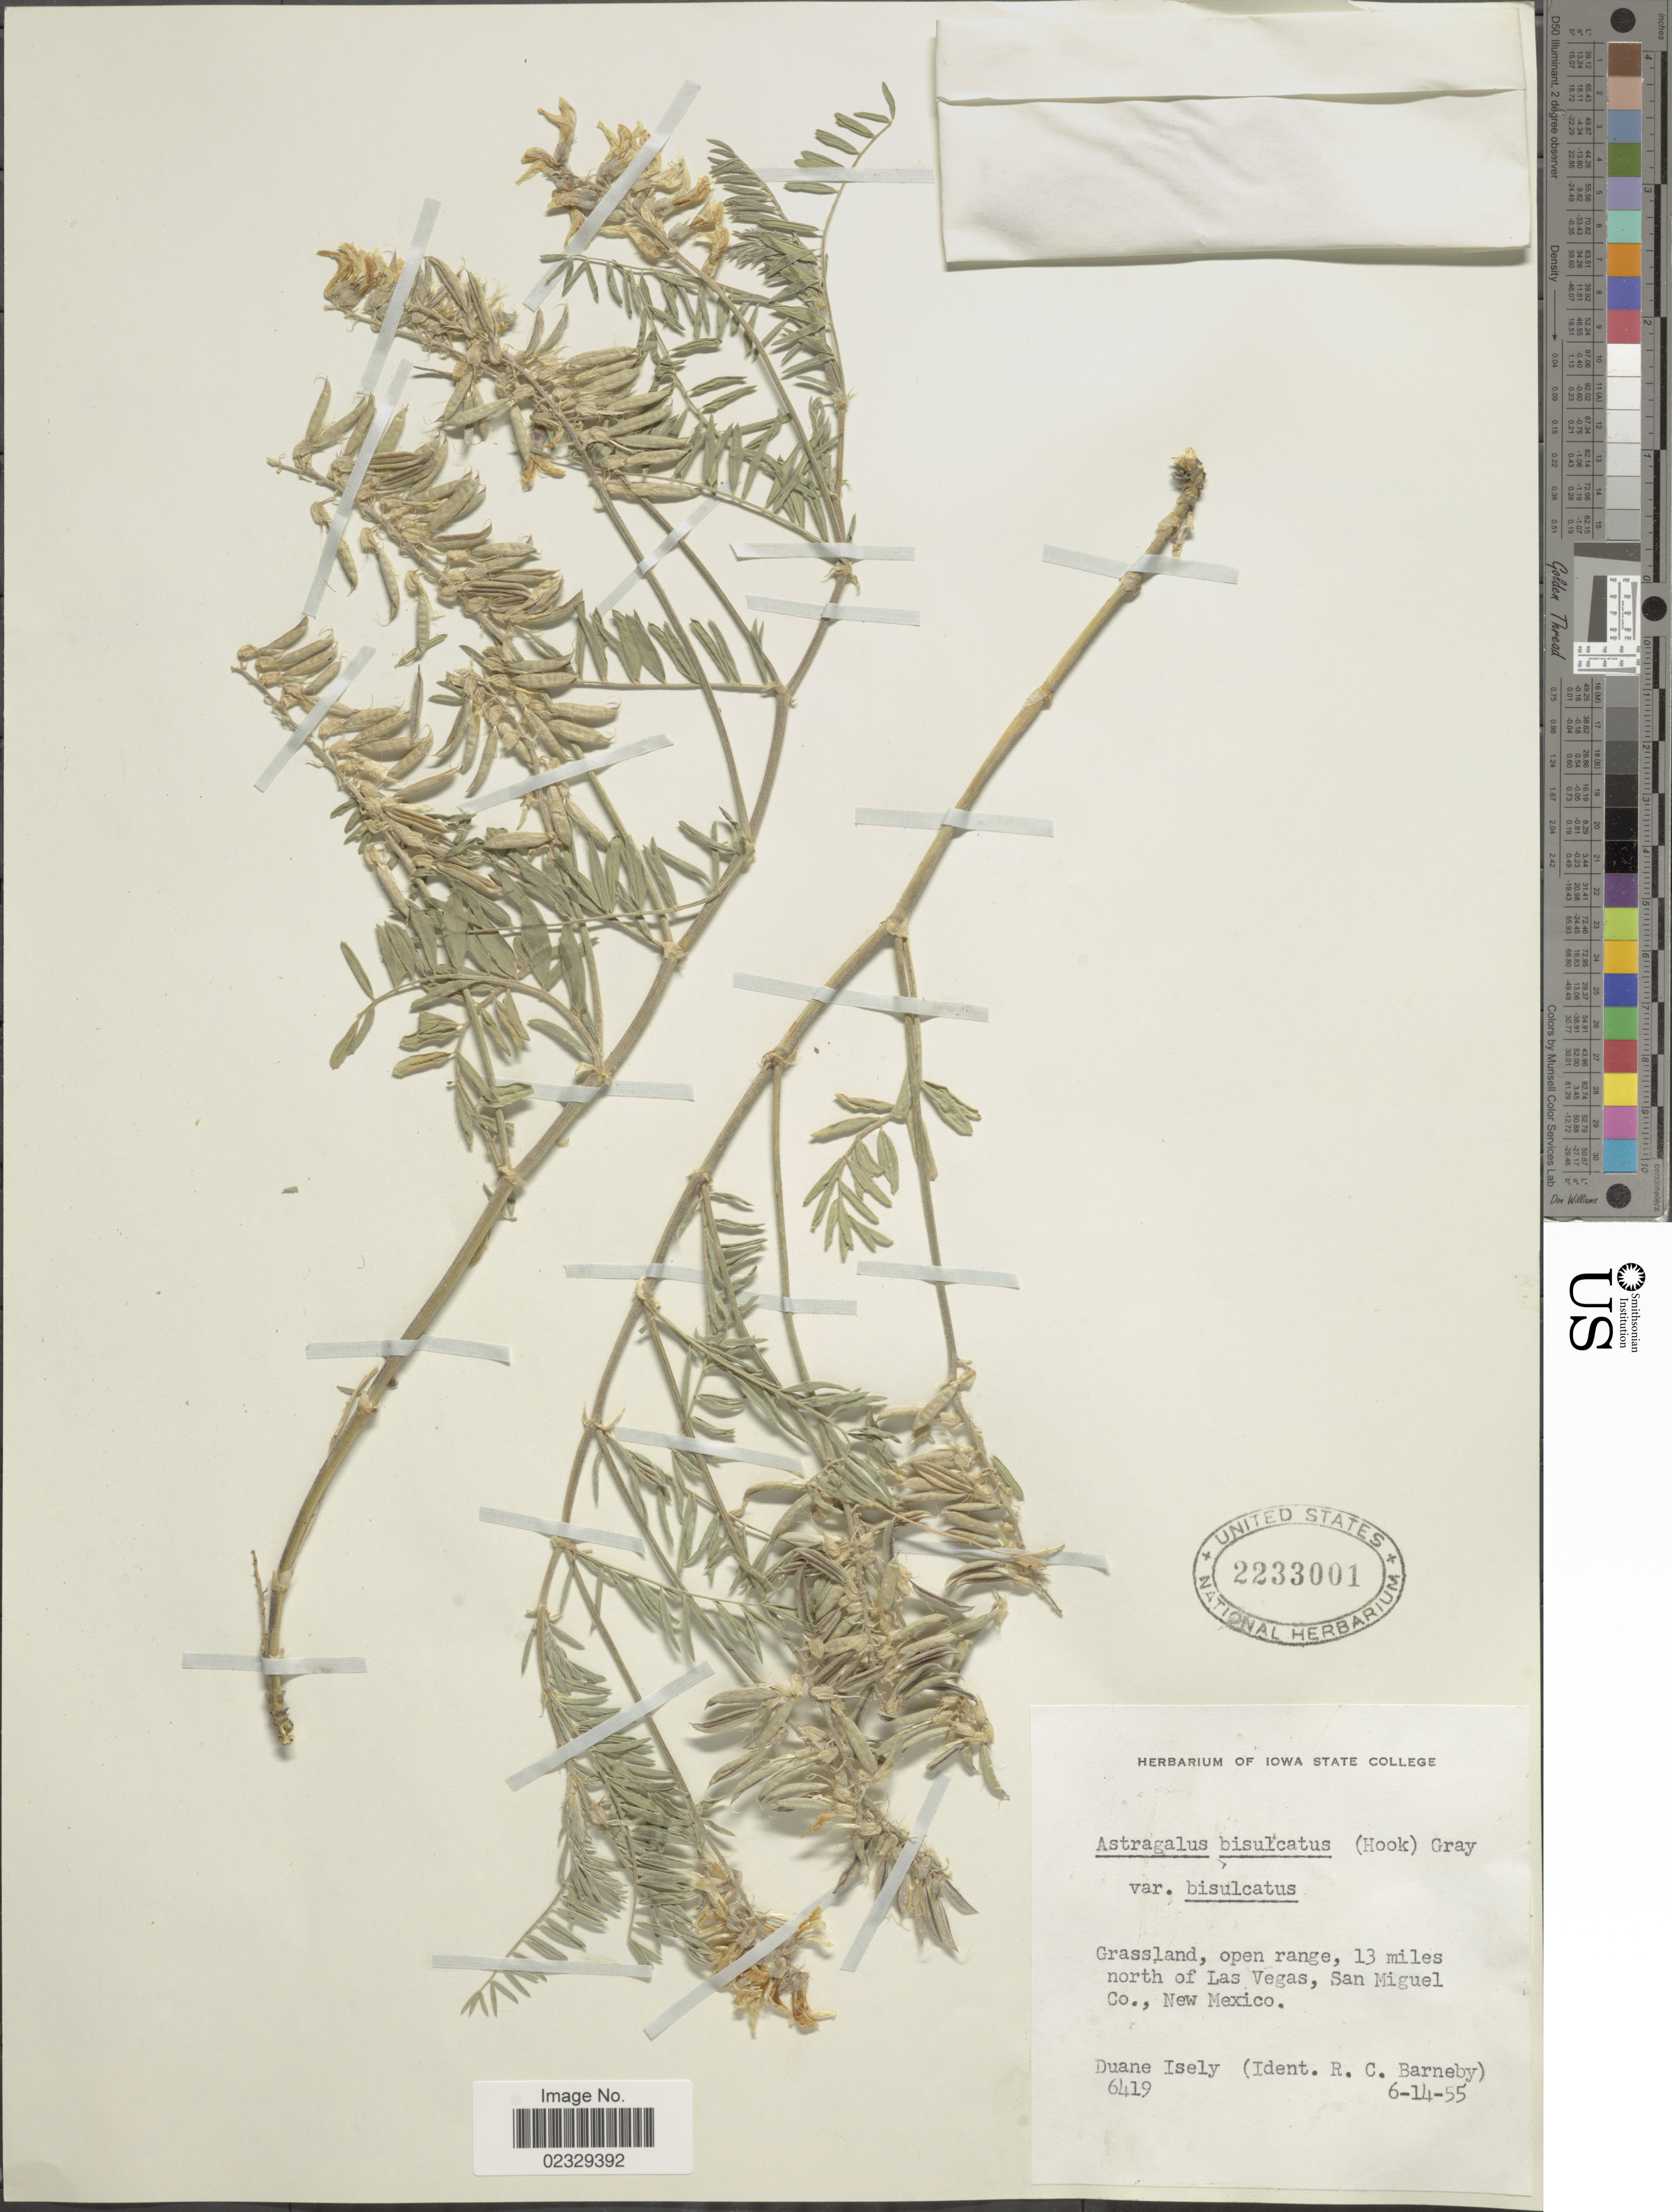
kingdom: Plantae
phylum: Tracheophyta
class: Magnoliopsida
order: Fabales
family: Fabaceae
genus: Astragalus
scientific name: Astragalus bisulcatus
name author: (Hook.) A. Gray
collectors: D. Isely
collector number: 6419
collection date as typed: Transcribed d/m/y: 14/6/55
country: United States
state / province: New Mexico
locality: Grassland, open range, 13 miles north of Las vegas, San Miguel Co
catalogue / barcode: US 2233001